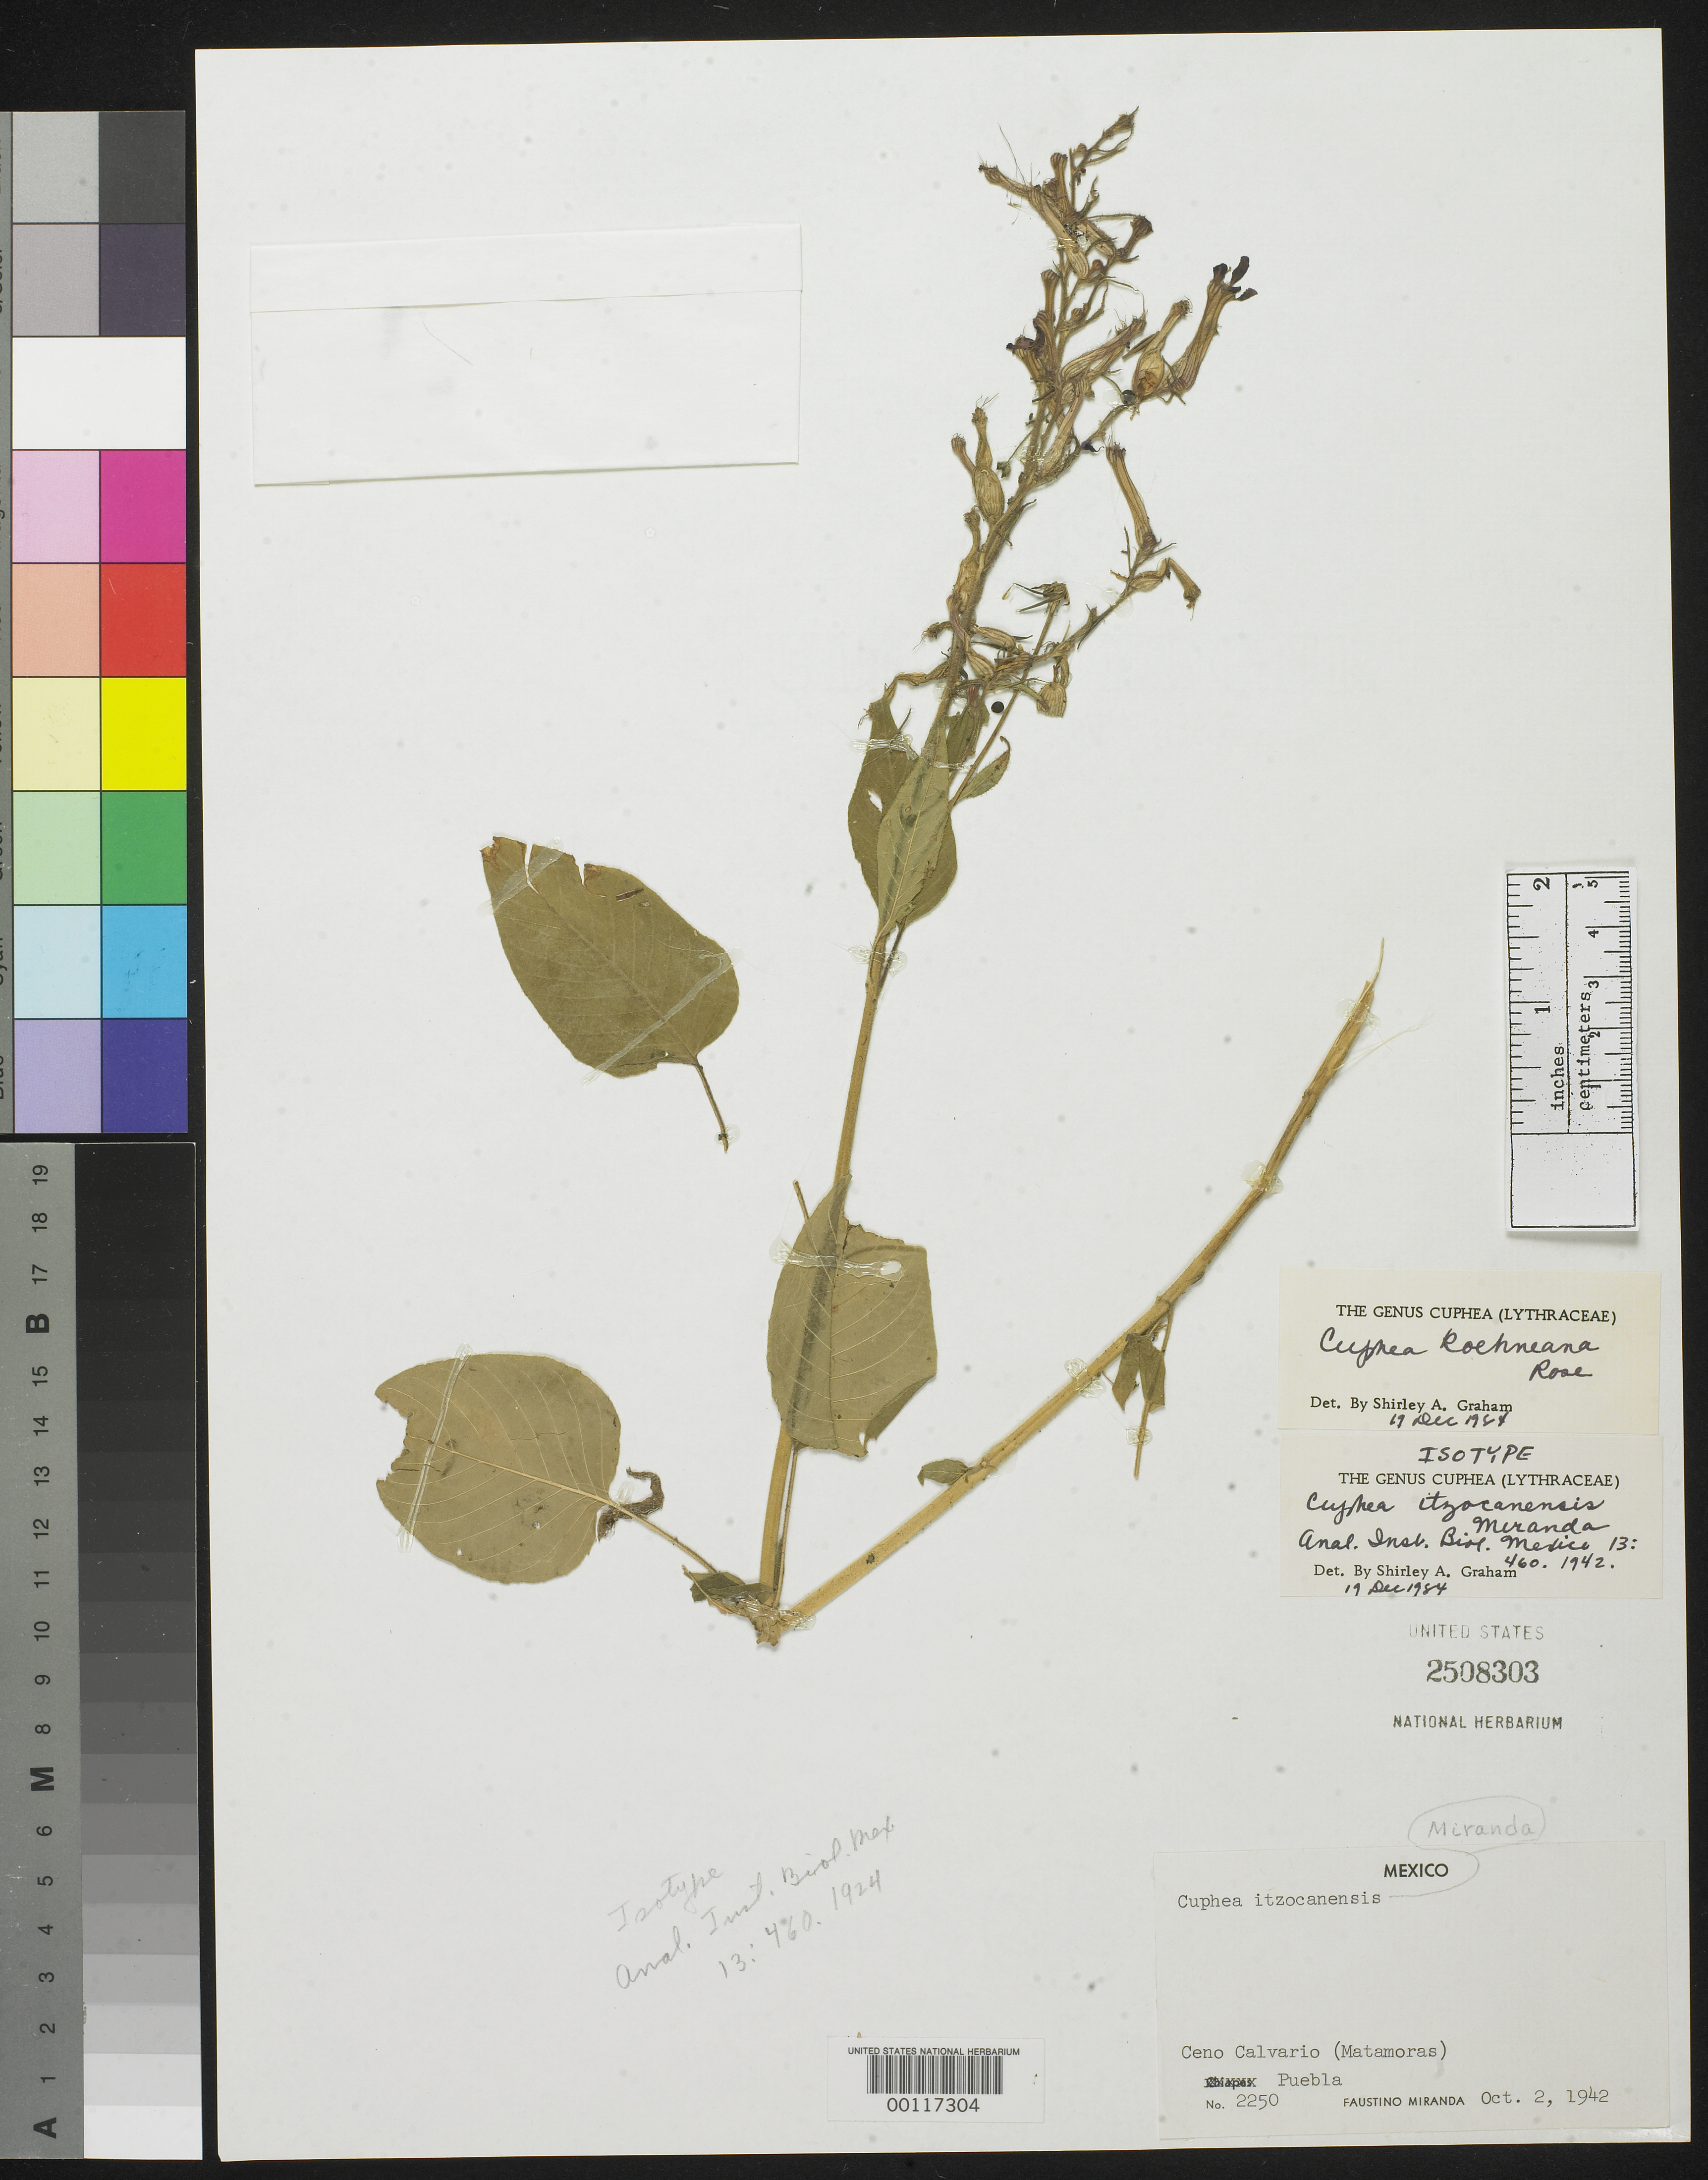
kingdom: Plantae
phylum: Tracheophyta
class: Magnoliopsida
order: Myrtales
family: Lythraceae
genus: Cuphea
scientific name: Cuphea itzocanensis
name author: Miranda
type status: Isotype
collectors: F. Miranda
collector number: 2250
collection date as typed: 02 Oct 1942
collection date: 1942-10-02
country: Mexico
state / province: Puebla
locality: Izucar de Matamoras.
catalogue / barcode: US 2508303